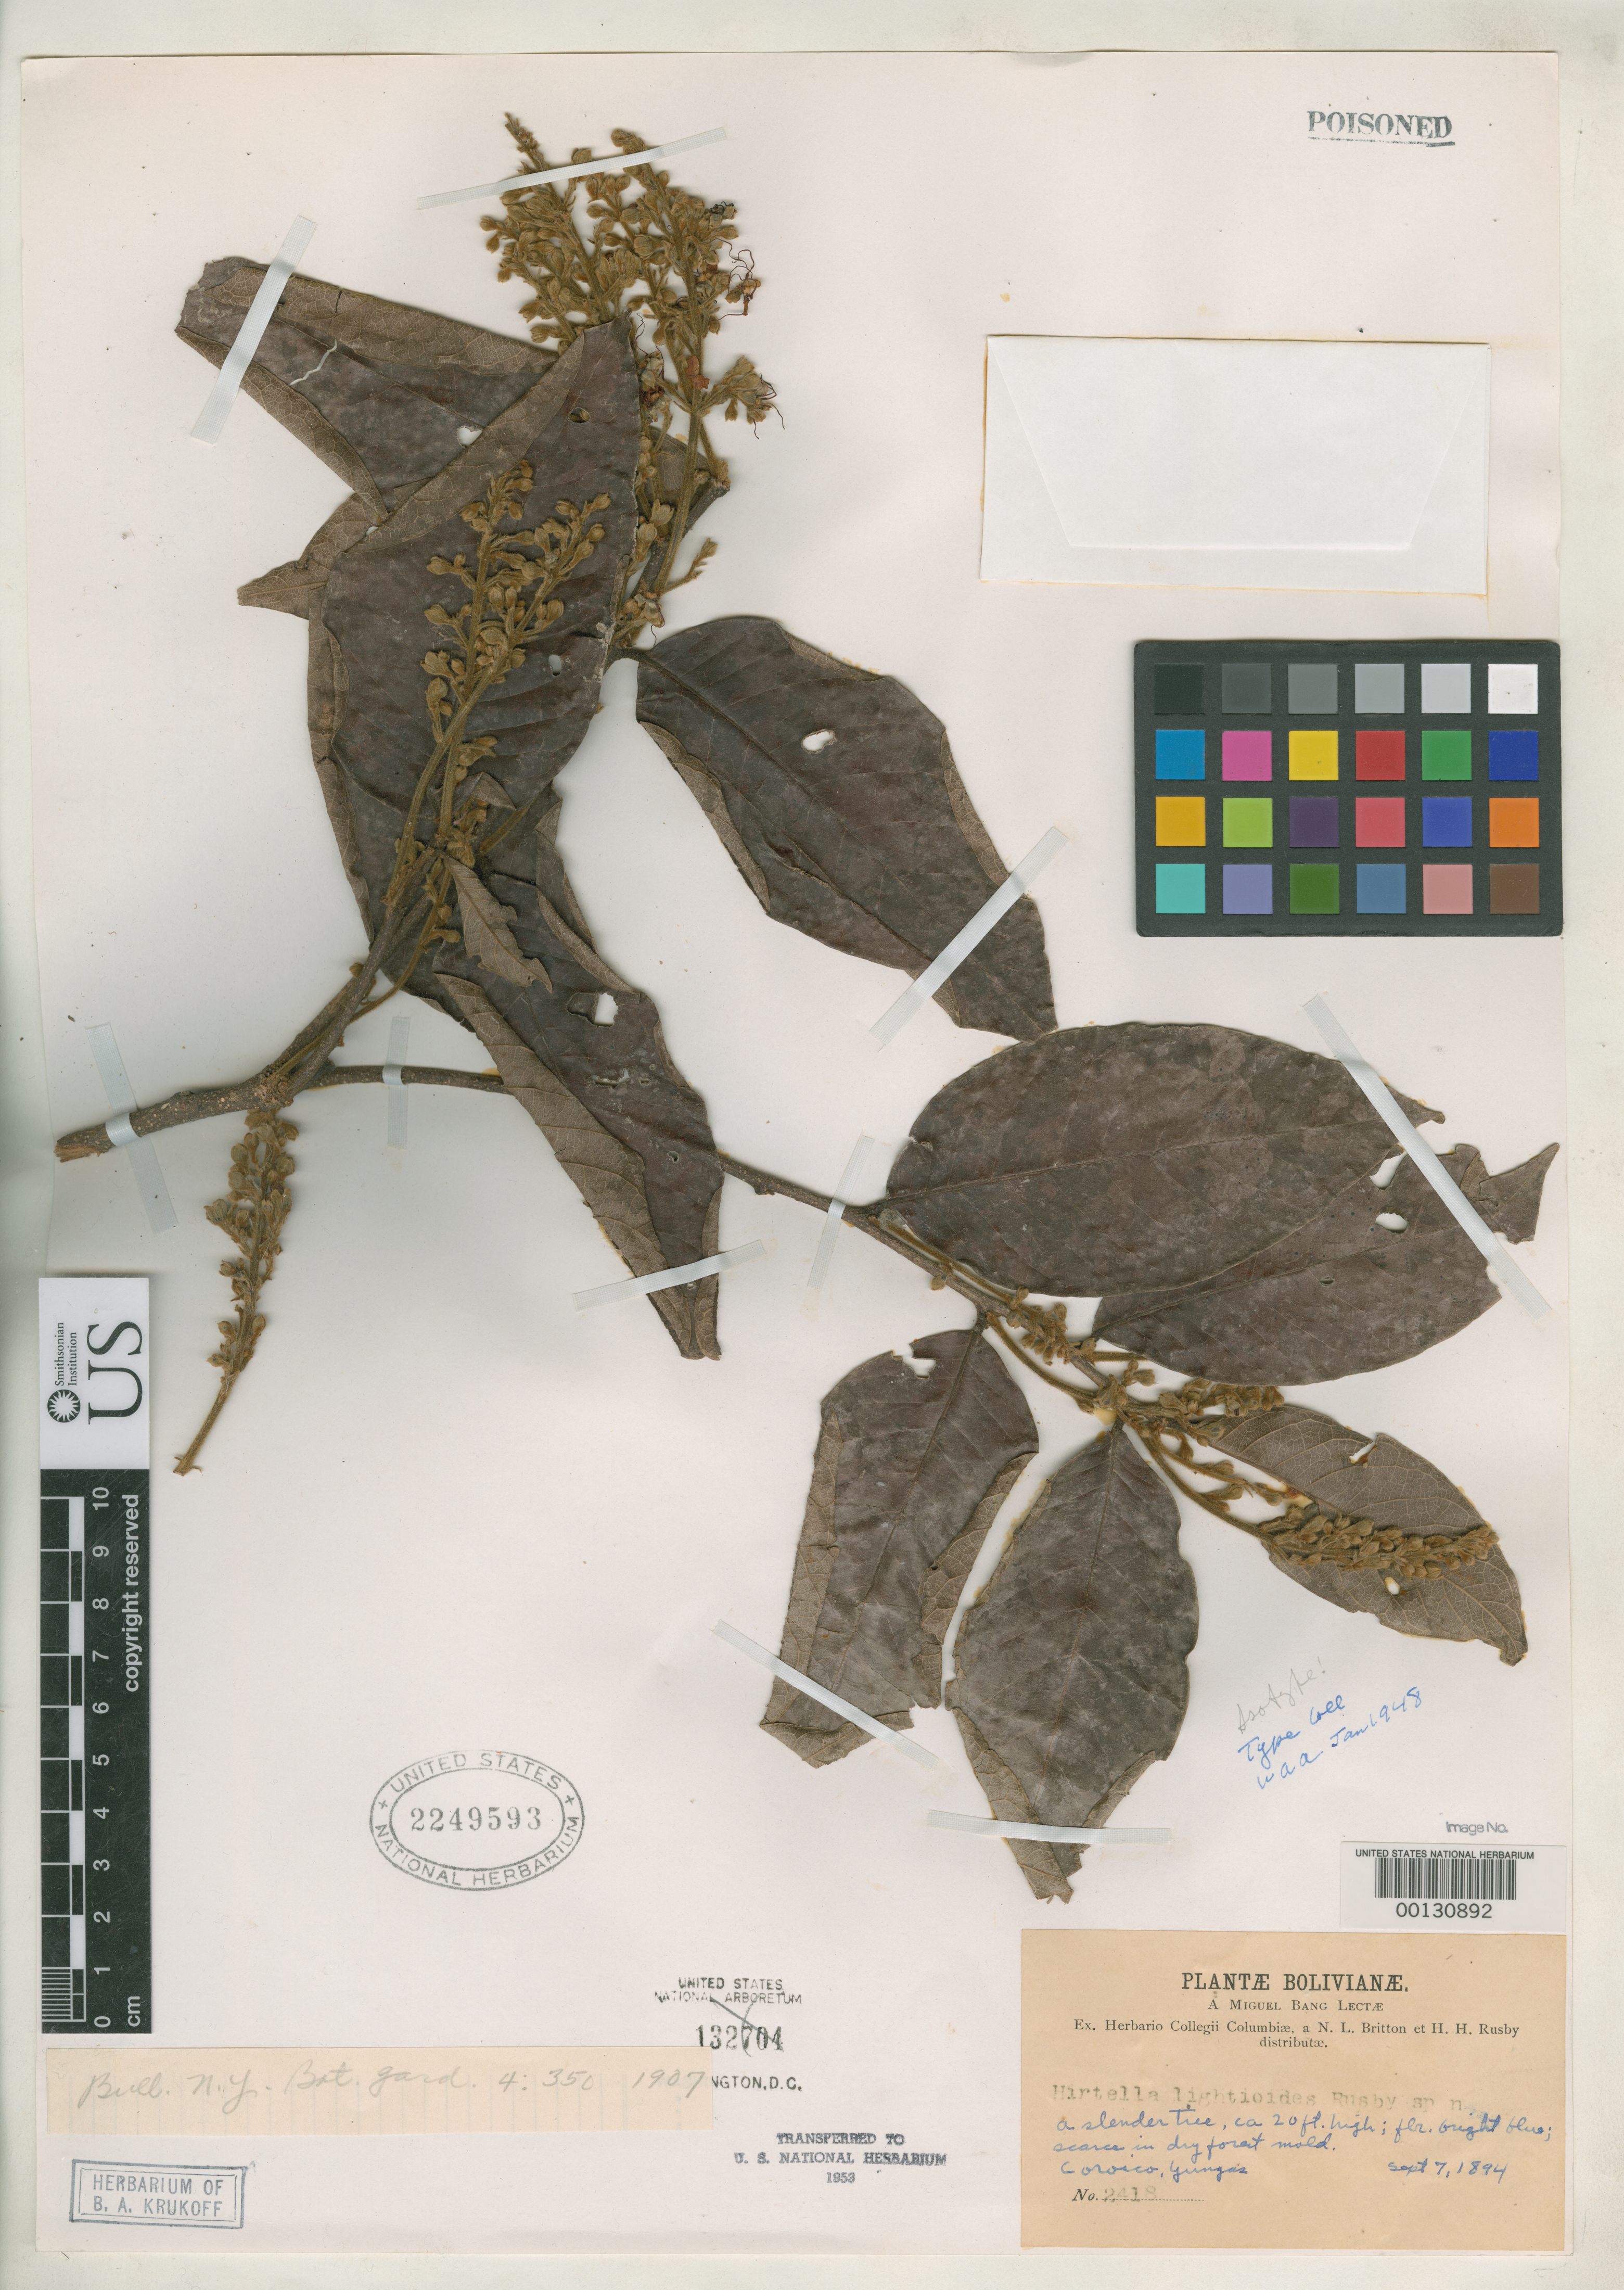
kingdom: Plantae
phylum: Tracheophyta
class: Magnoliopsida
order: Malpighiales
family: Chrysobalanaceae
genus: Hirtella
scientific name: Hirtella lightioides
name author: Rusby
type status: Isotype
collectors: M. Bang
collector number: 2418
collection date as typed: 07 Sep 1894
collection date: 1894-09-07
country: Bolivia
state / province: La Paz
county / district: Nor Yungas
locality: Coroico.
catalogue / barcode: US 2249593